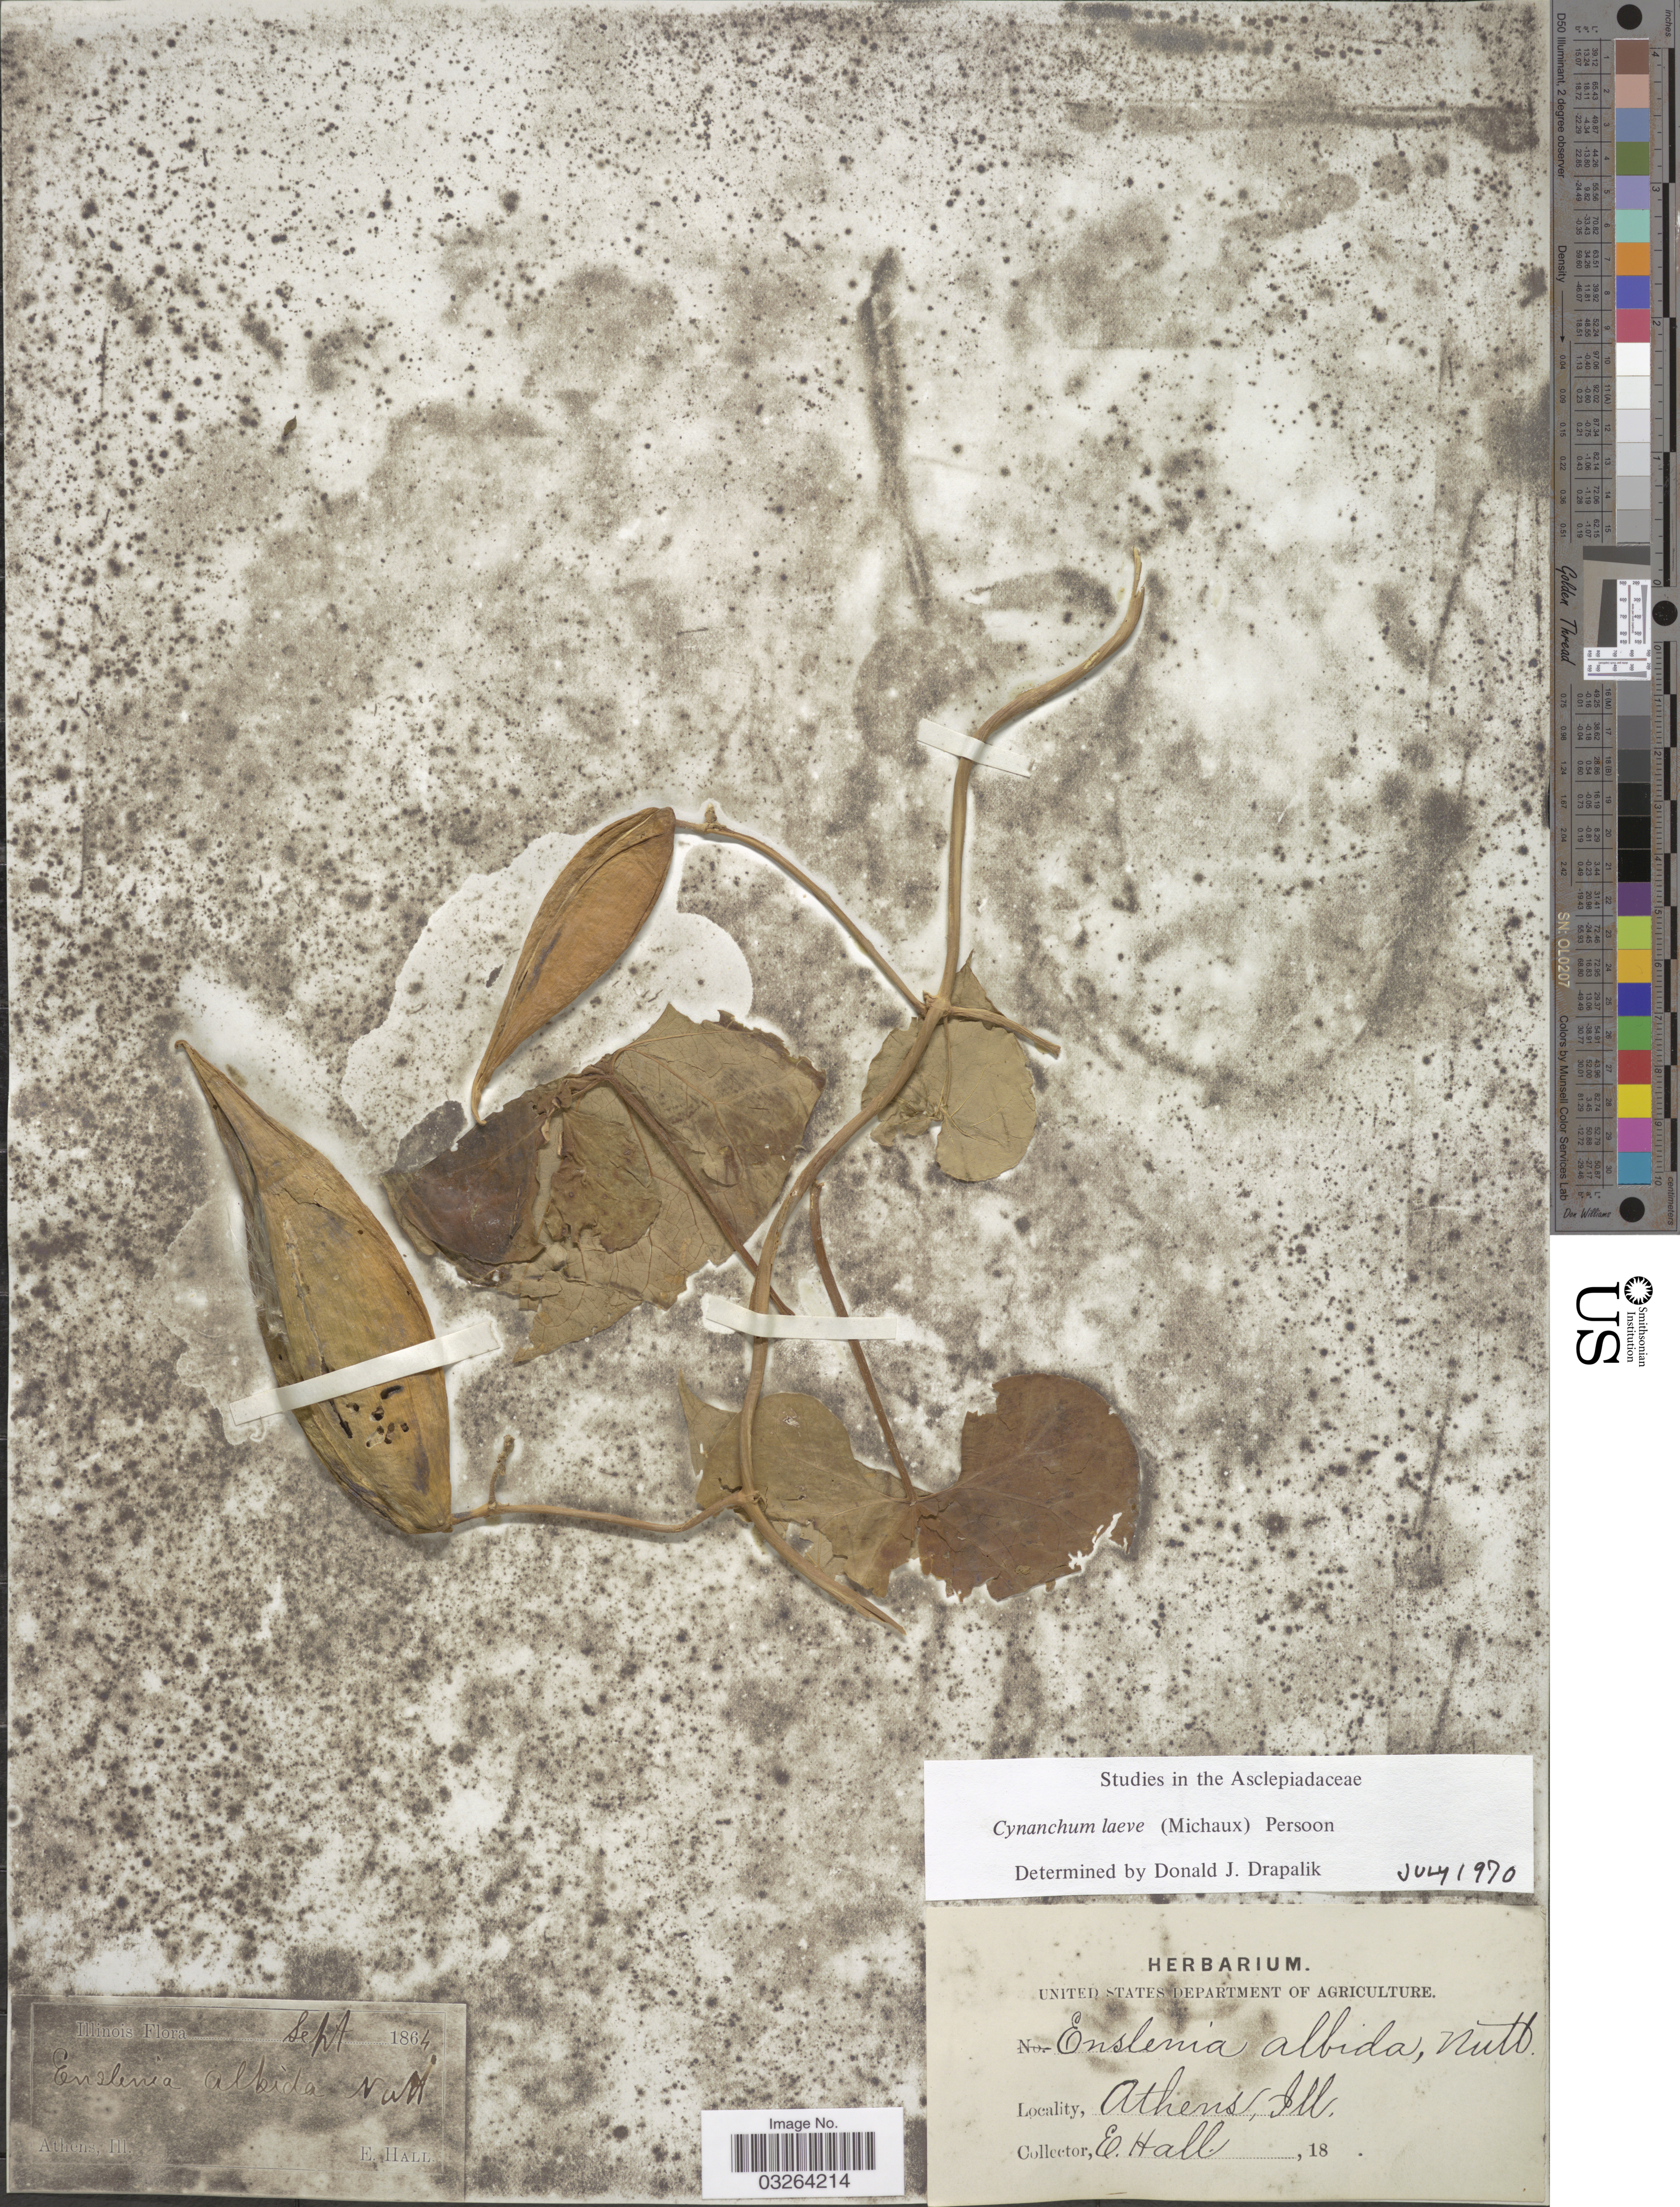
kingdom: Plantae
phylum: Tracheophyta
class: Magnoliopsida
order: Gentianales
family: Apocynaceae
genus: Cynanchum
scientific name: Cynanchum laeve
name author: (Michx.) Pers.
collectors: E. Hall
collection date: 1864-09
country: United States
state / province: Illinois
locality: Athens, Ill.